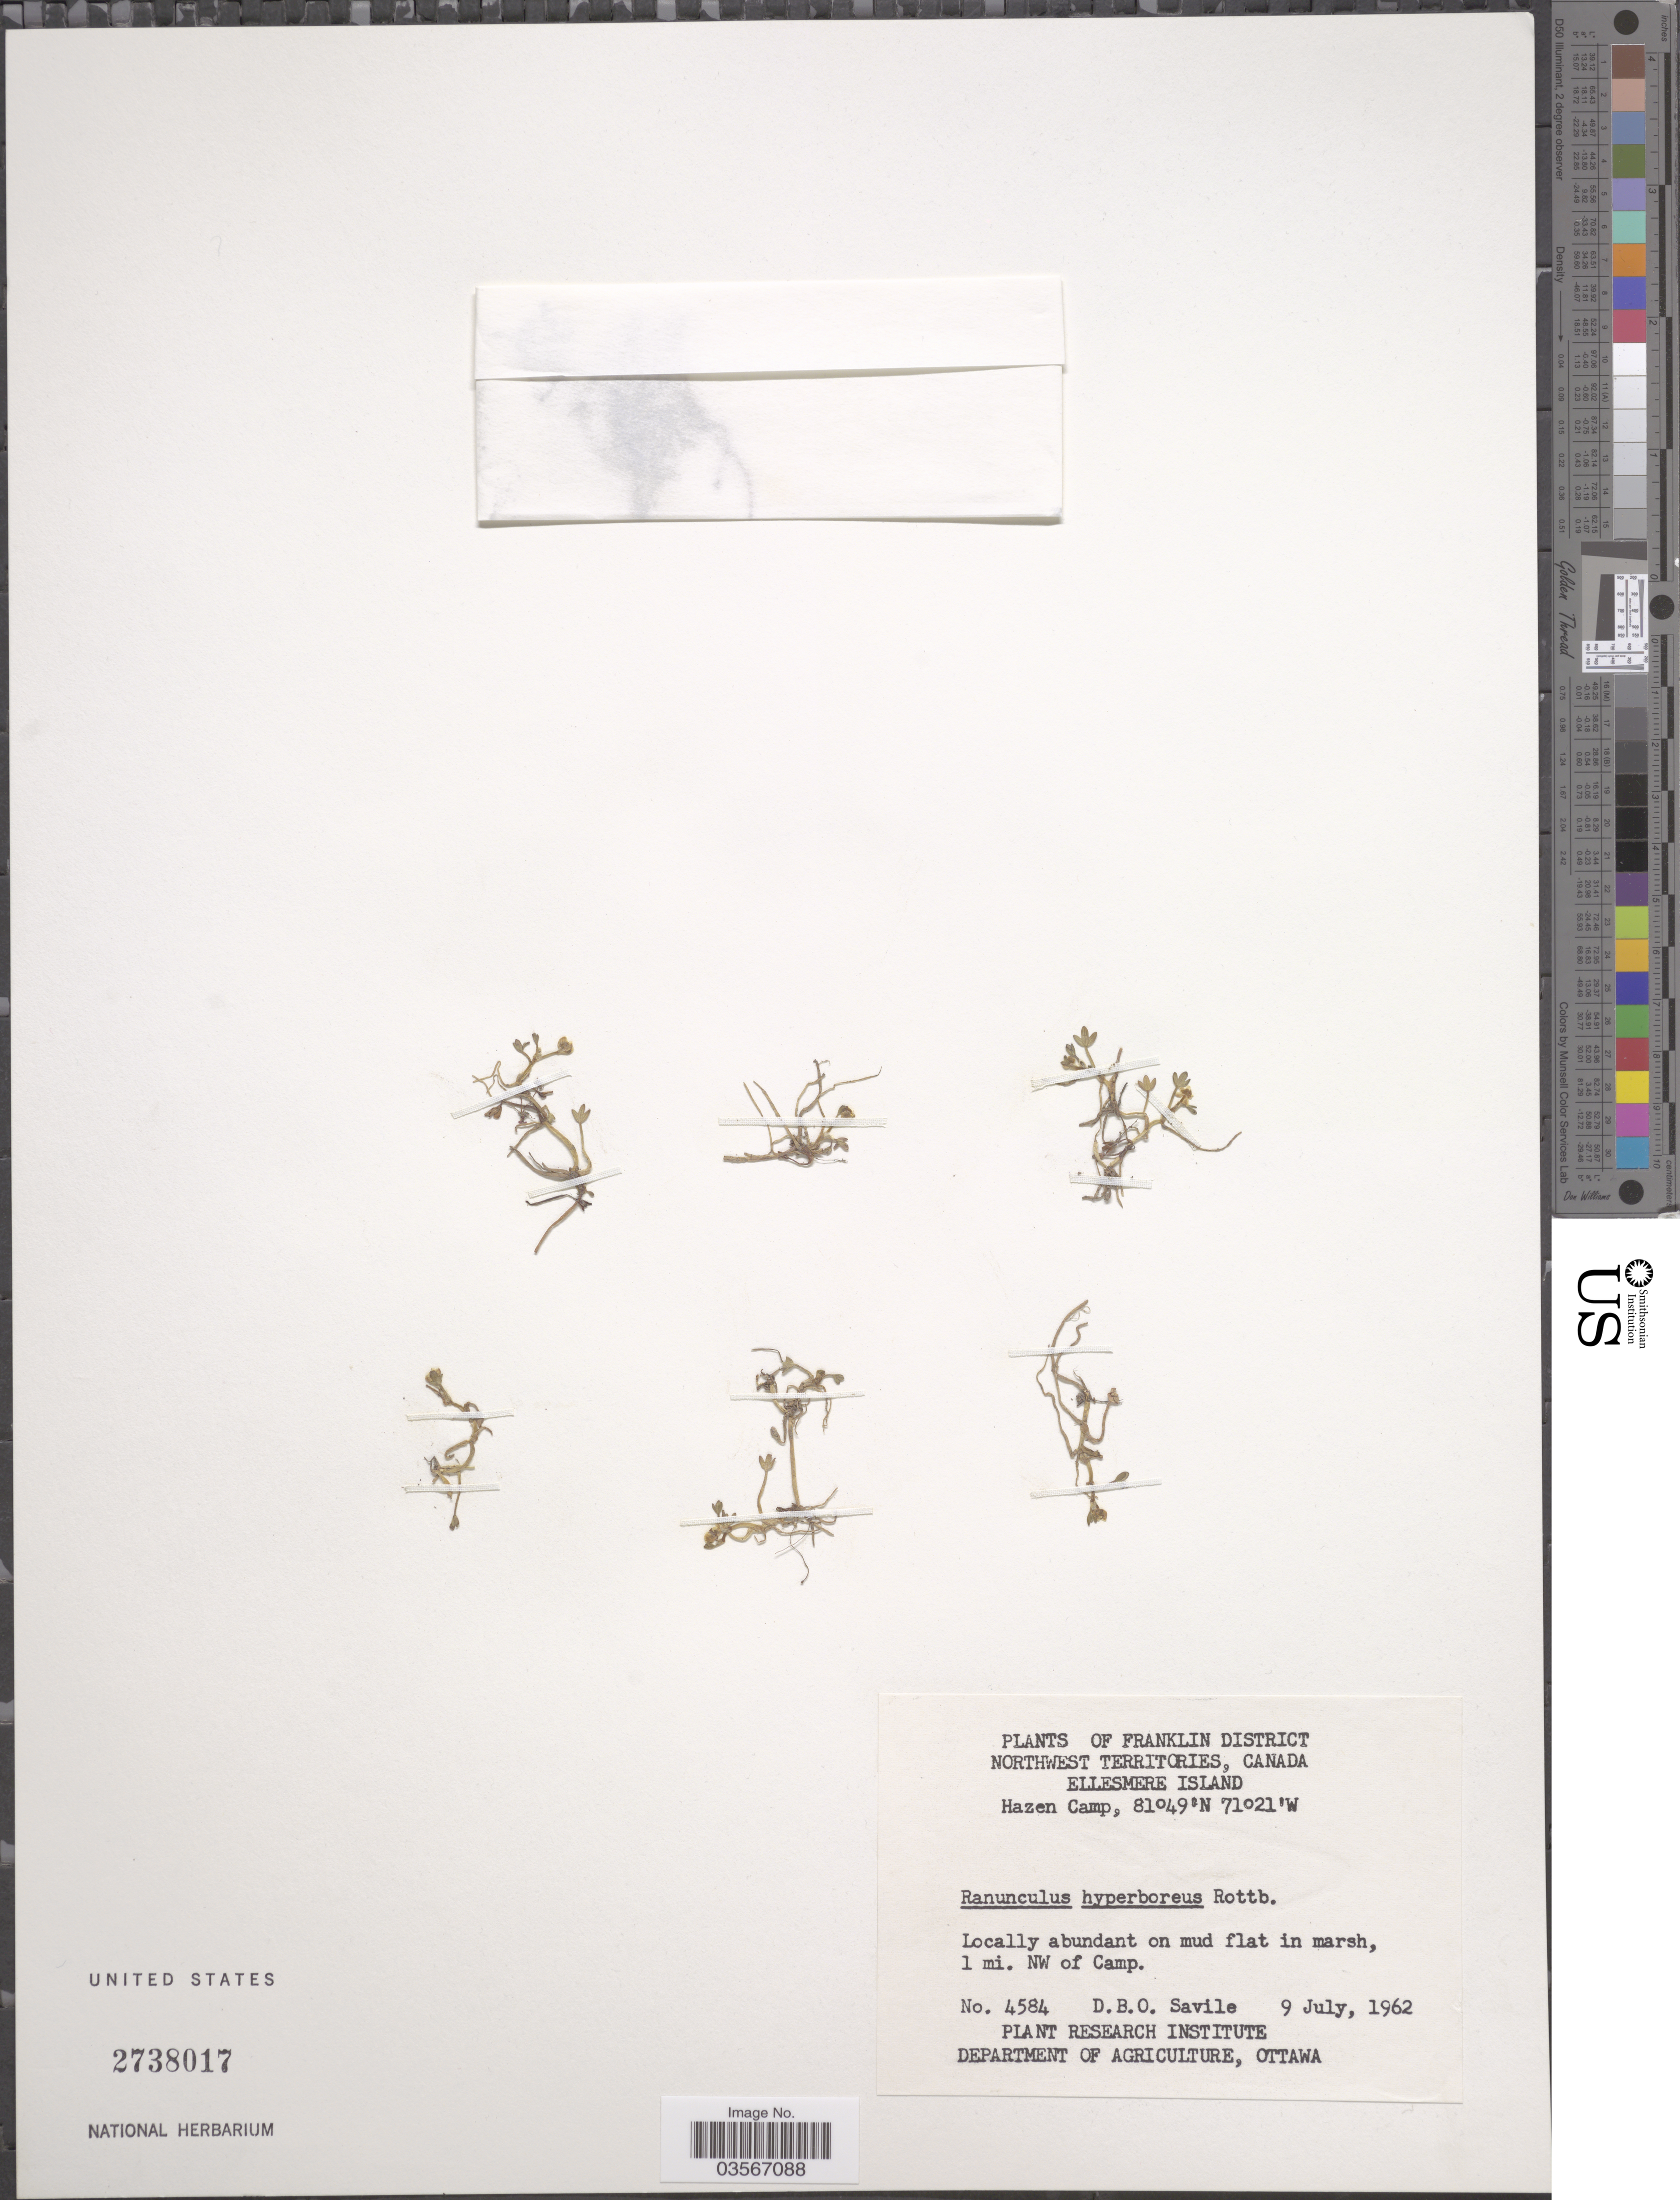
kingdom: Plantae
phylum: Tracheophyta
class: Magnoliopsida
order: Ranunculales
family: Ranunculaceae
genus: Ranunculus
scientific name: Ranunculus hyperboreus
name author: Rottb.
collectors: D. Savile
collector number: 4584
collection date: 1962-07-09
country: Canada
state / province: Northwest Territories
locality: Franklin District, Ellesmere Island, Hazen Camp. 1 mi. NW of Camp.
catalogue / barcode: US 2738017